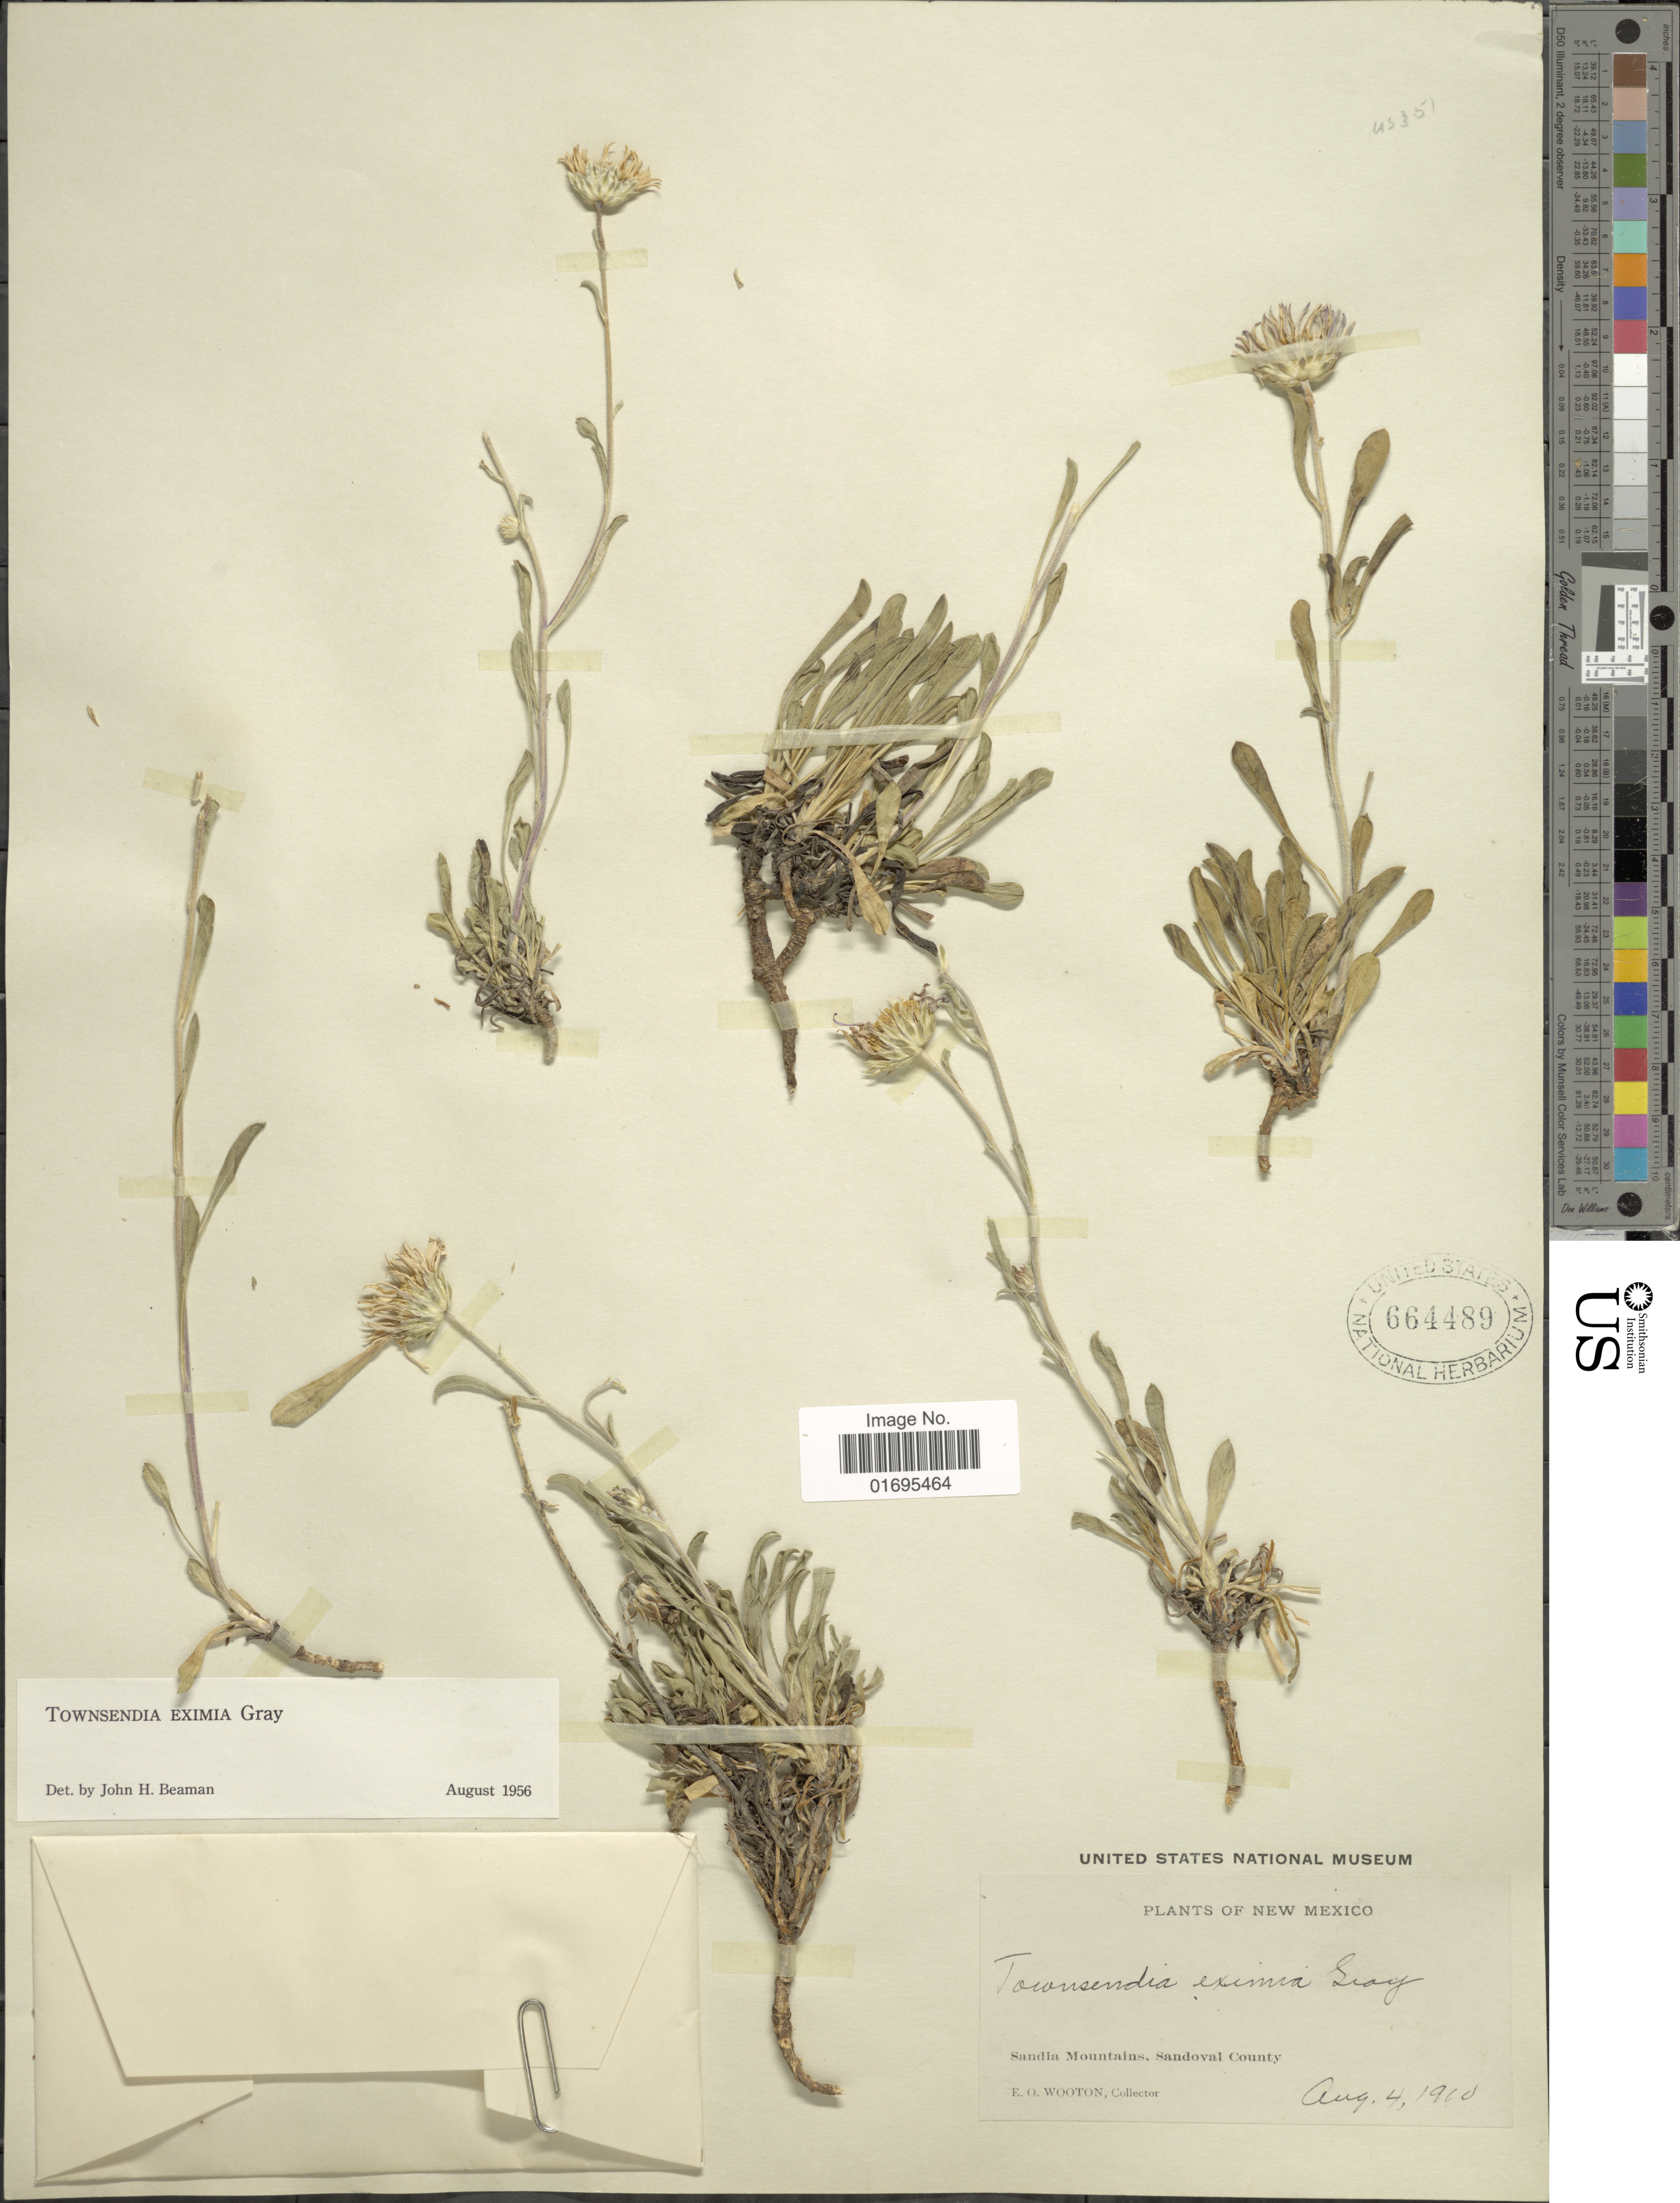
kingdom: Plantae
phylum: Tracheophyta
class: Magnoliopsida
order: Asterales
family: Asteraceae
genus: Townsendia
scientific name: Townsendia eximia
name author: A. Gray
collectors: E. O. Wooton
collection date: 1910-08-04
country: United States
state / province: New Mexico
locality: Sandia Mountains, Sandoval County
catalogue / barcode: US 664489